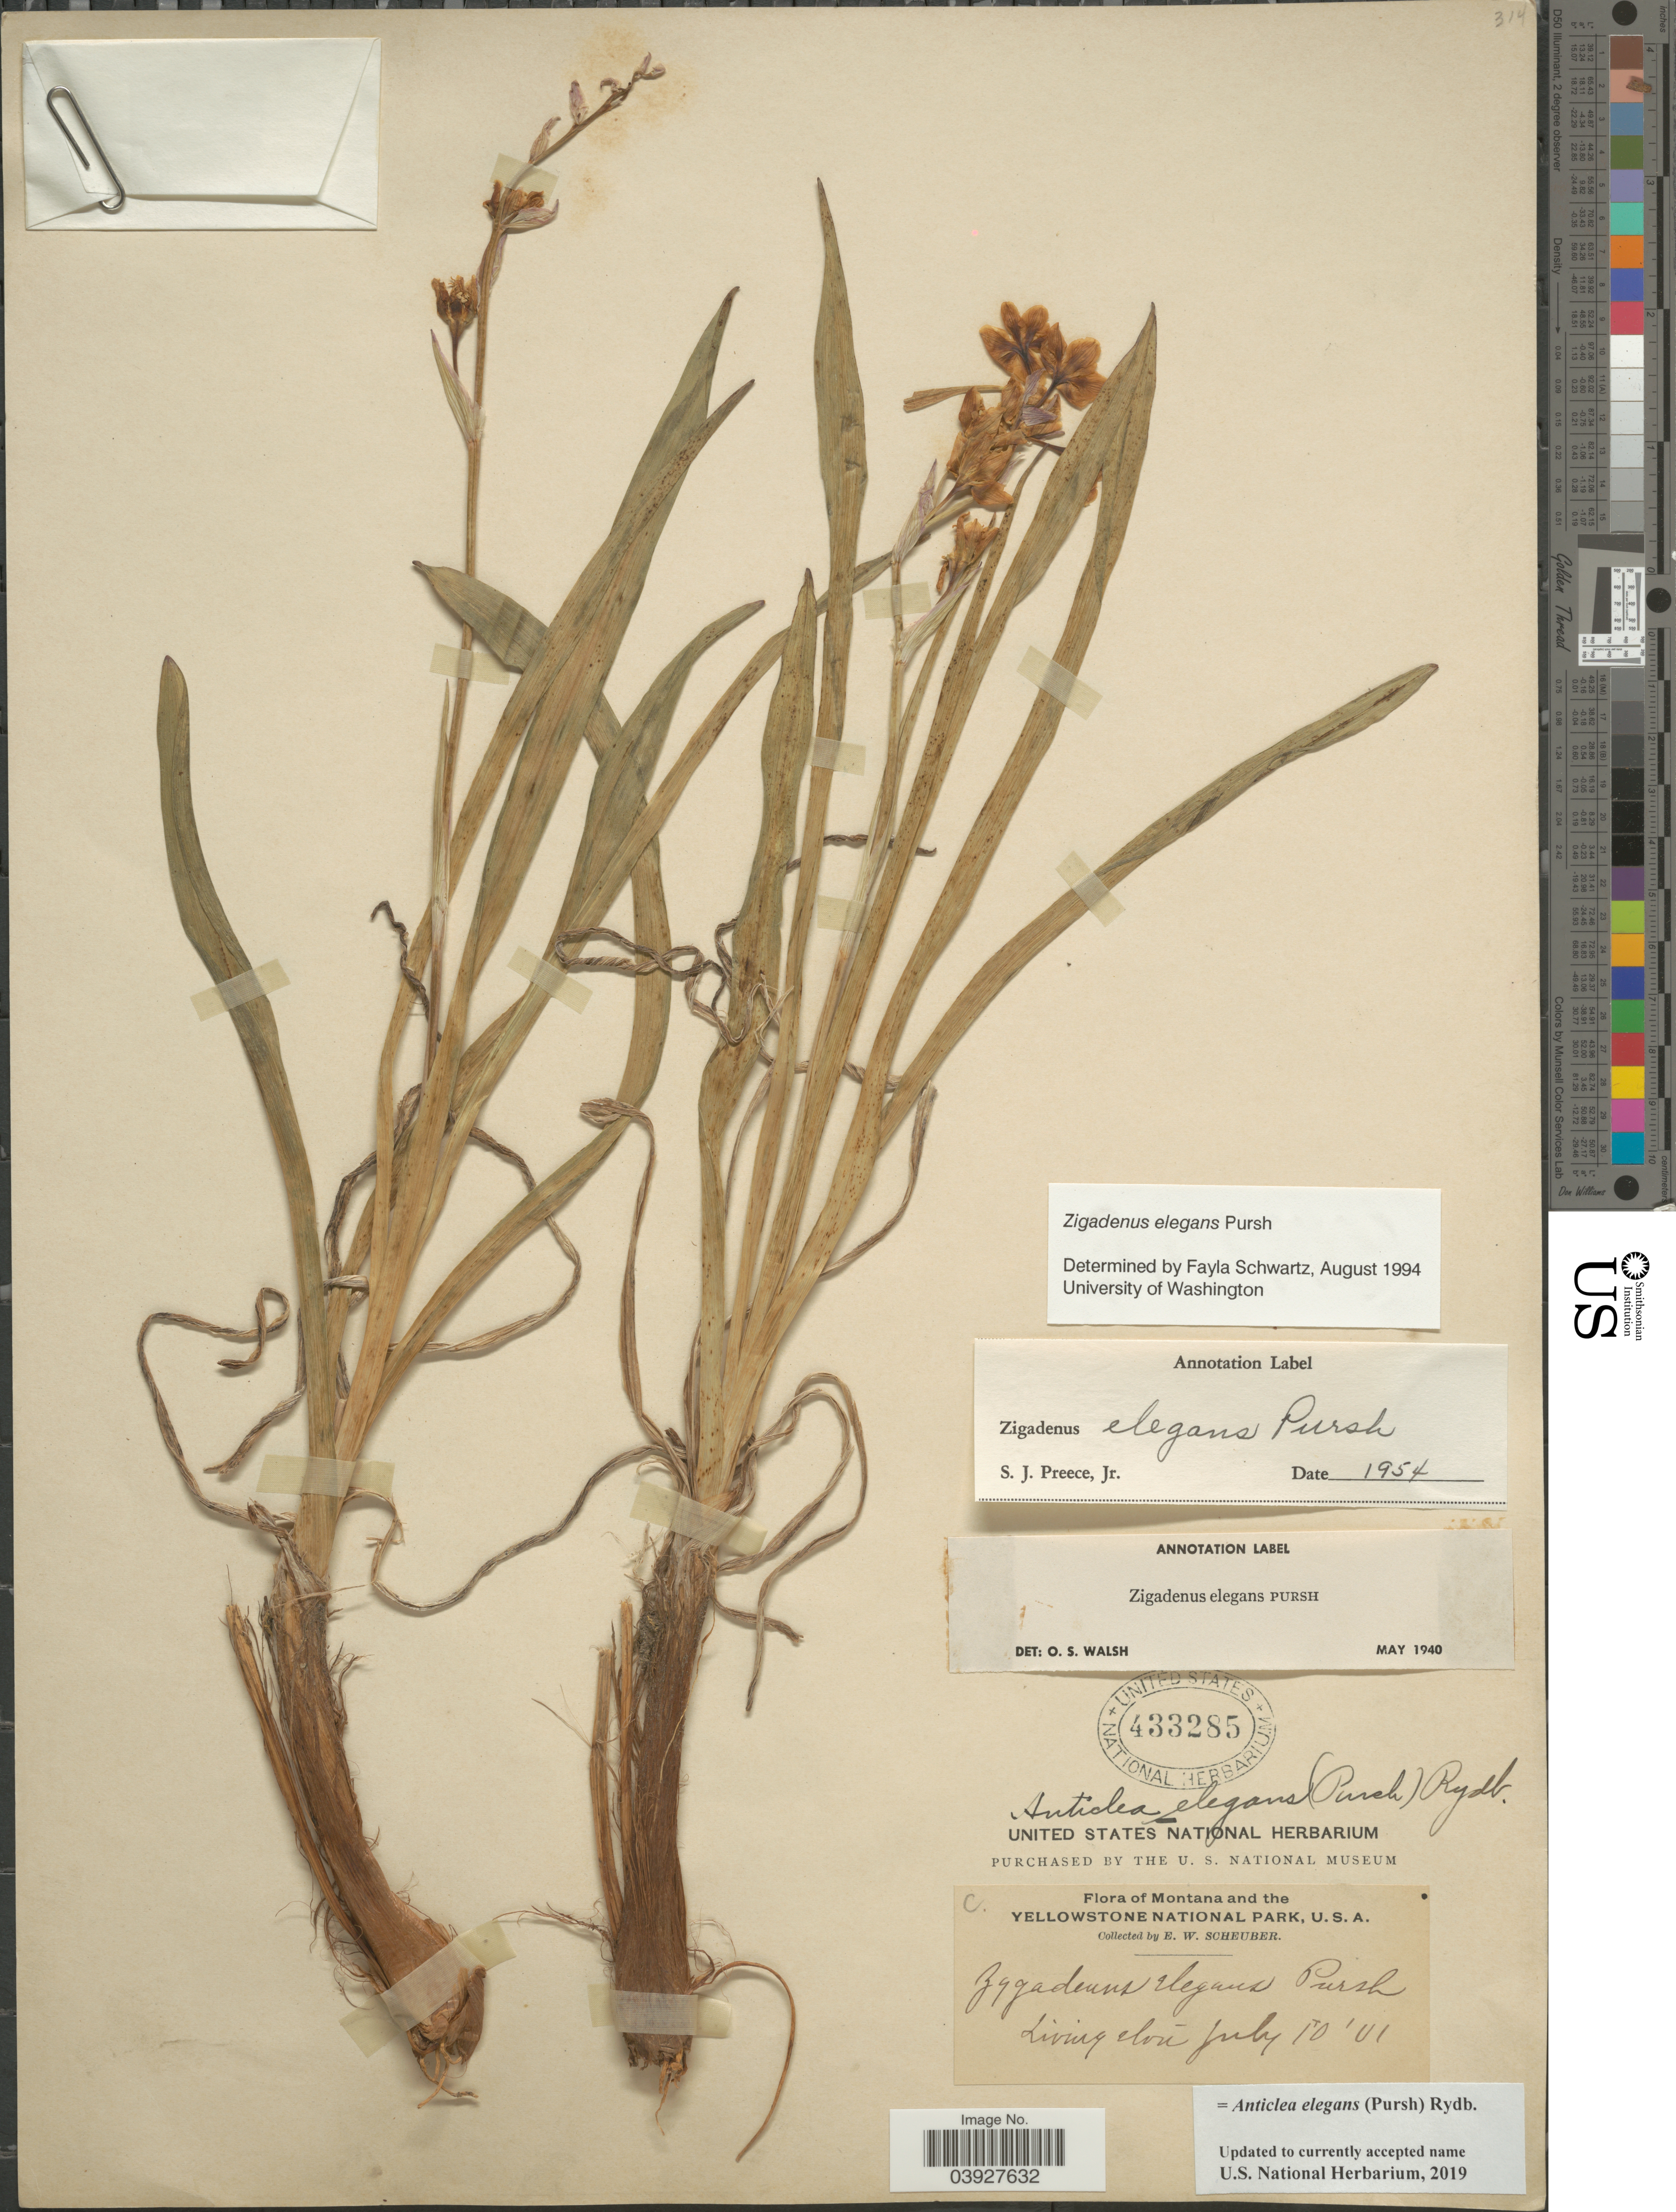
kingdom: Plantae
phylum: Tracheophyta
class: Liliopsida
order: Liliales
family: Melanthiaceae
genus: Anticlea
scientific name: Anticlea elegans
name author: (Pursh) Rydb.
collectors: E. Scheuber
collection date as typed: Transcribed d/m/y: 10/7/1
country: United States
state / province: Montana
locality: Yellowstone National Park. Livingston.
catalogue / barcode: US 433285